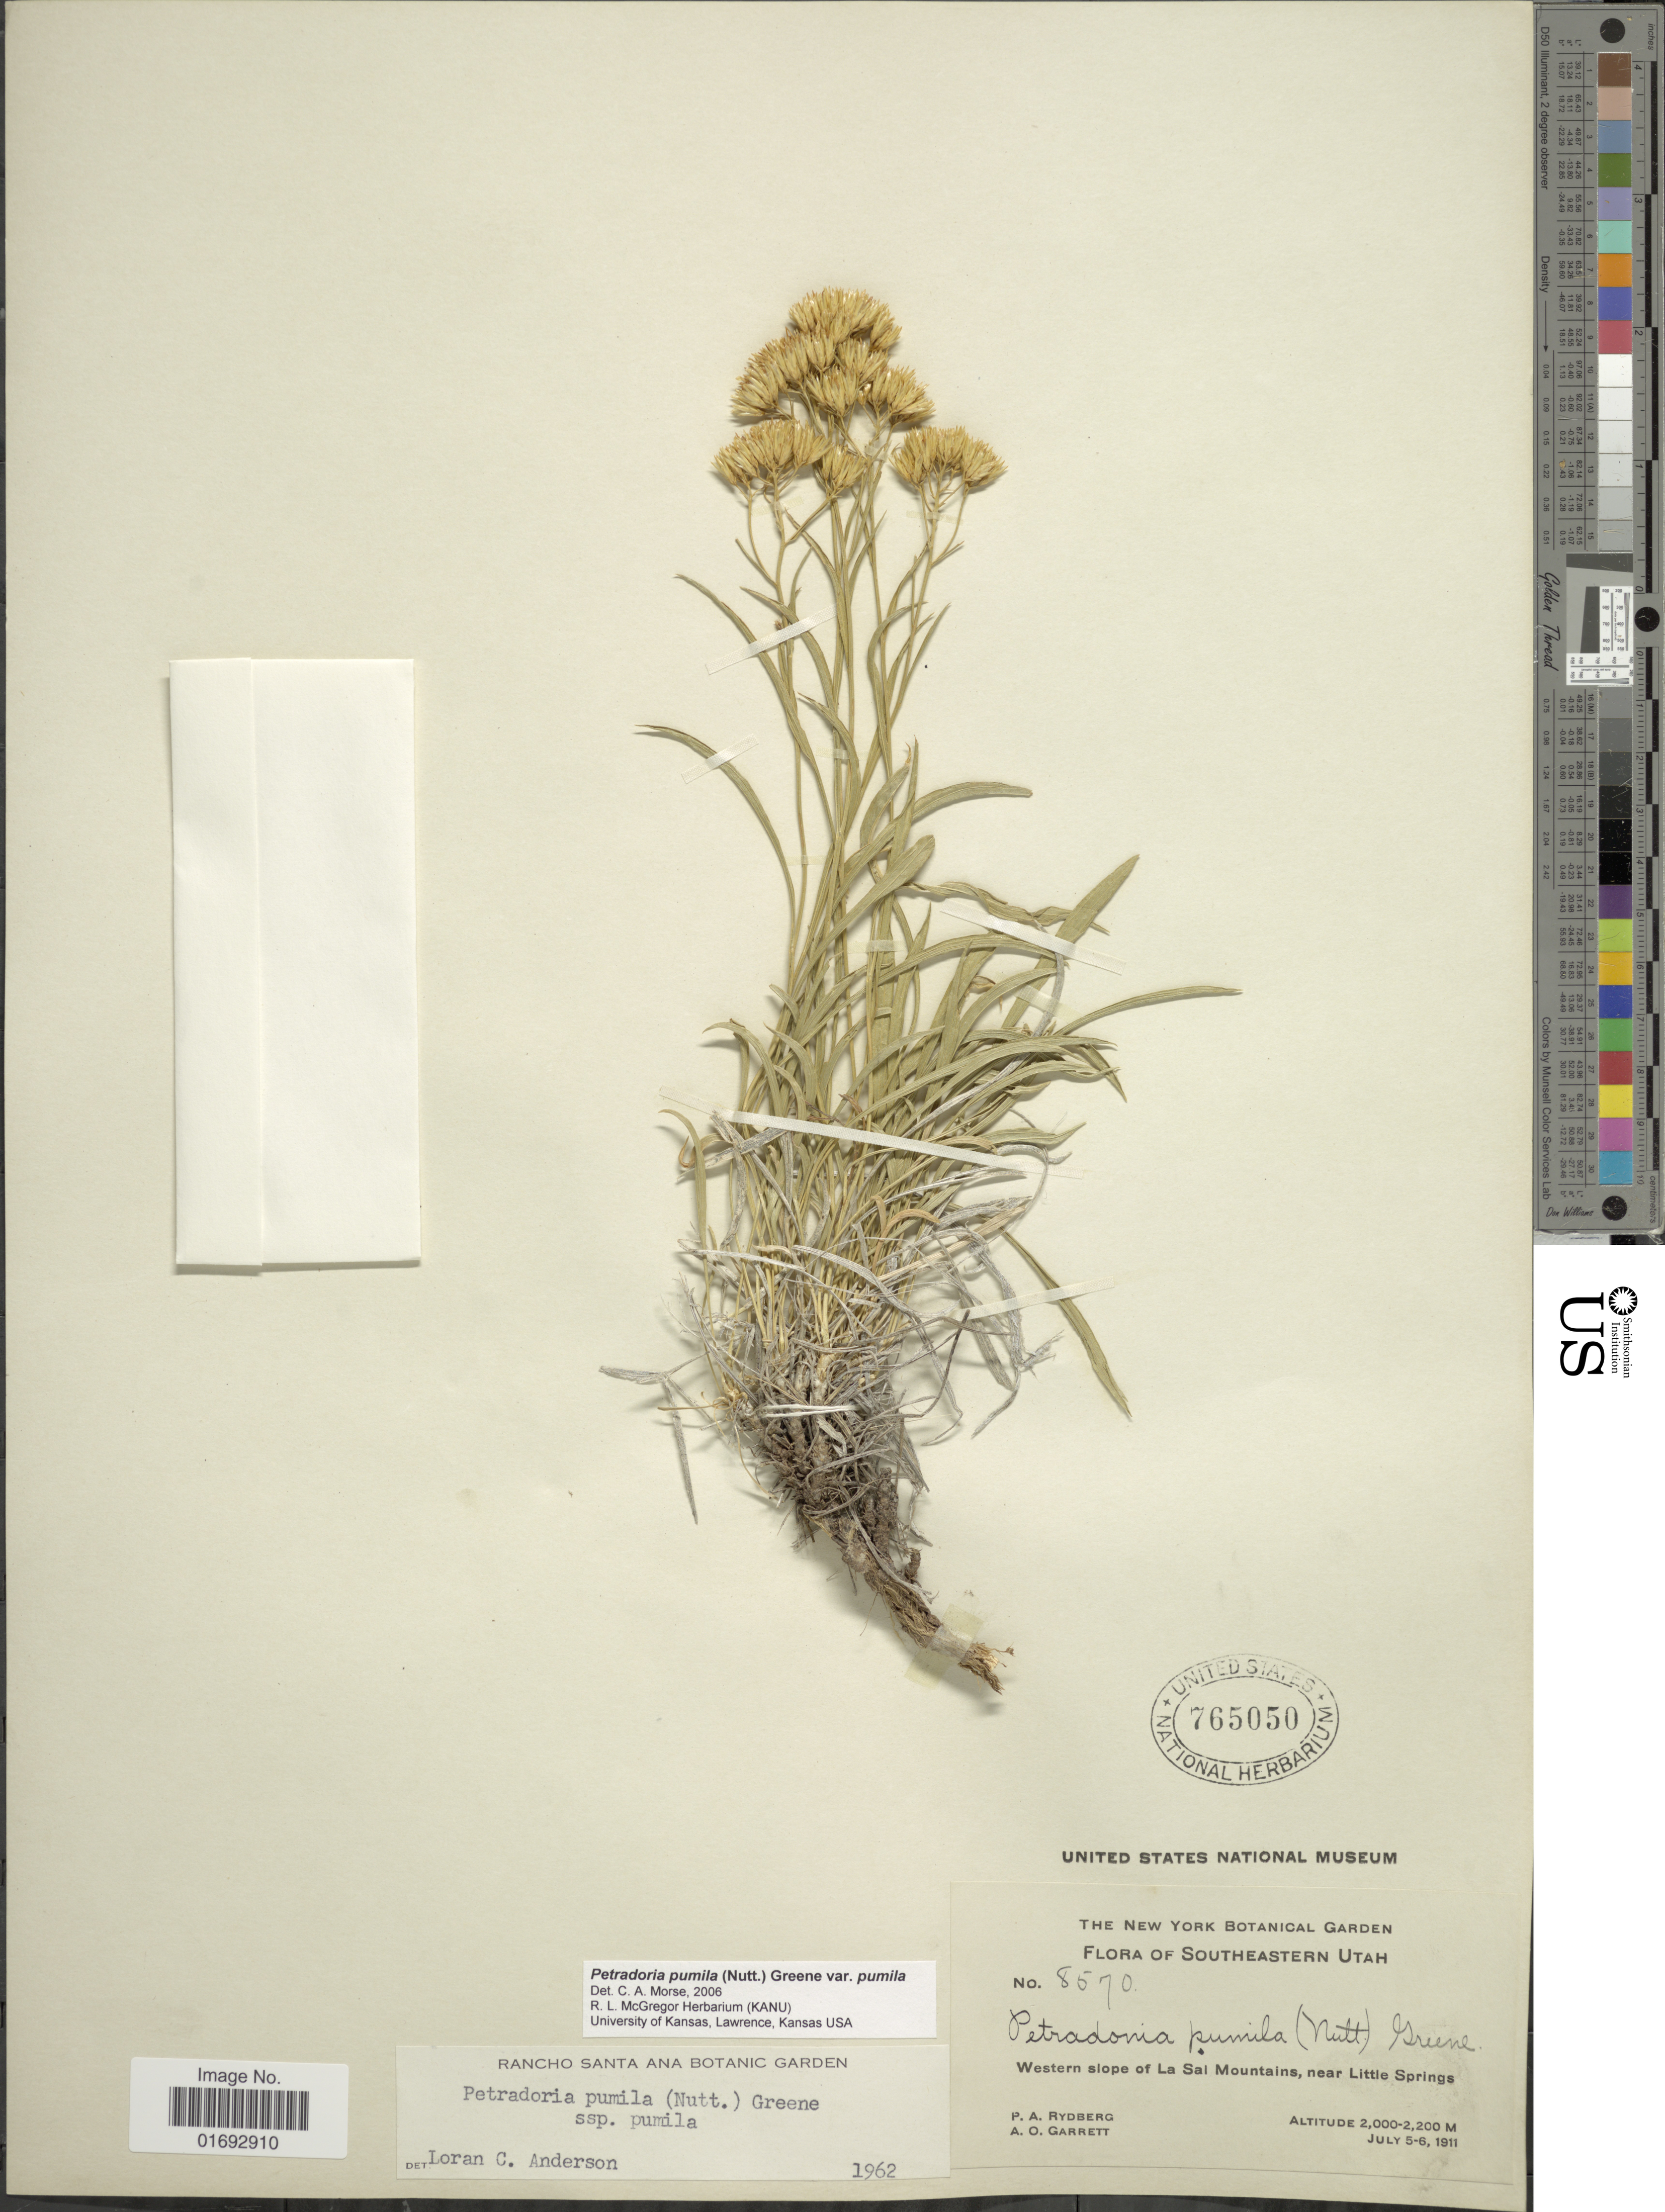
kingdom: Plantae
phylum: Tracheophyta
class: Magnoliopsida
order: Asterales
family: Asteraceae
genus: Petradoria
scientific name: Petradoria pumila var. pumila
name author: (Nutt.) Greene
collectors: P. A. Rydberg & A. O. Garrett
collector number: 8570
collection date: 1911-07-05/1911-07-06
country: United States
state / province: Utah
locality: Southeastern Utah, Western slope of La Sal Mountains, near Little Springs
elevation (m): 2000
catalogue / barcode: US 765050